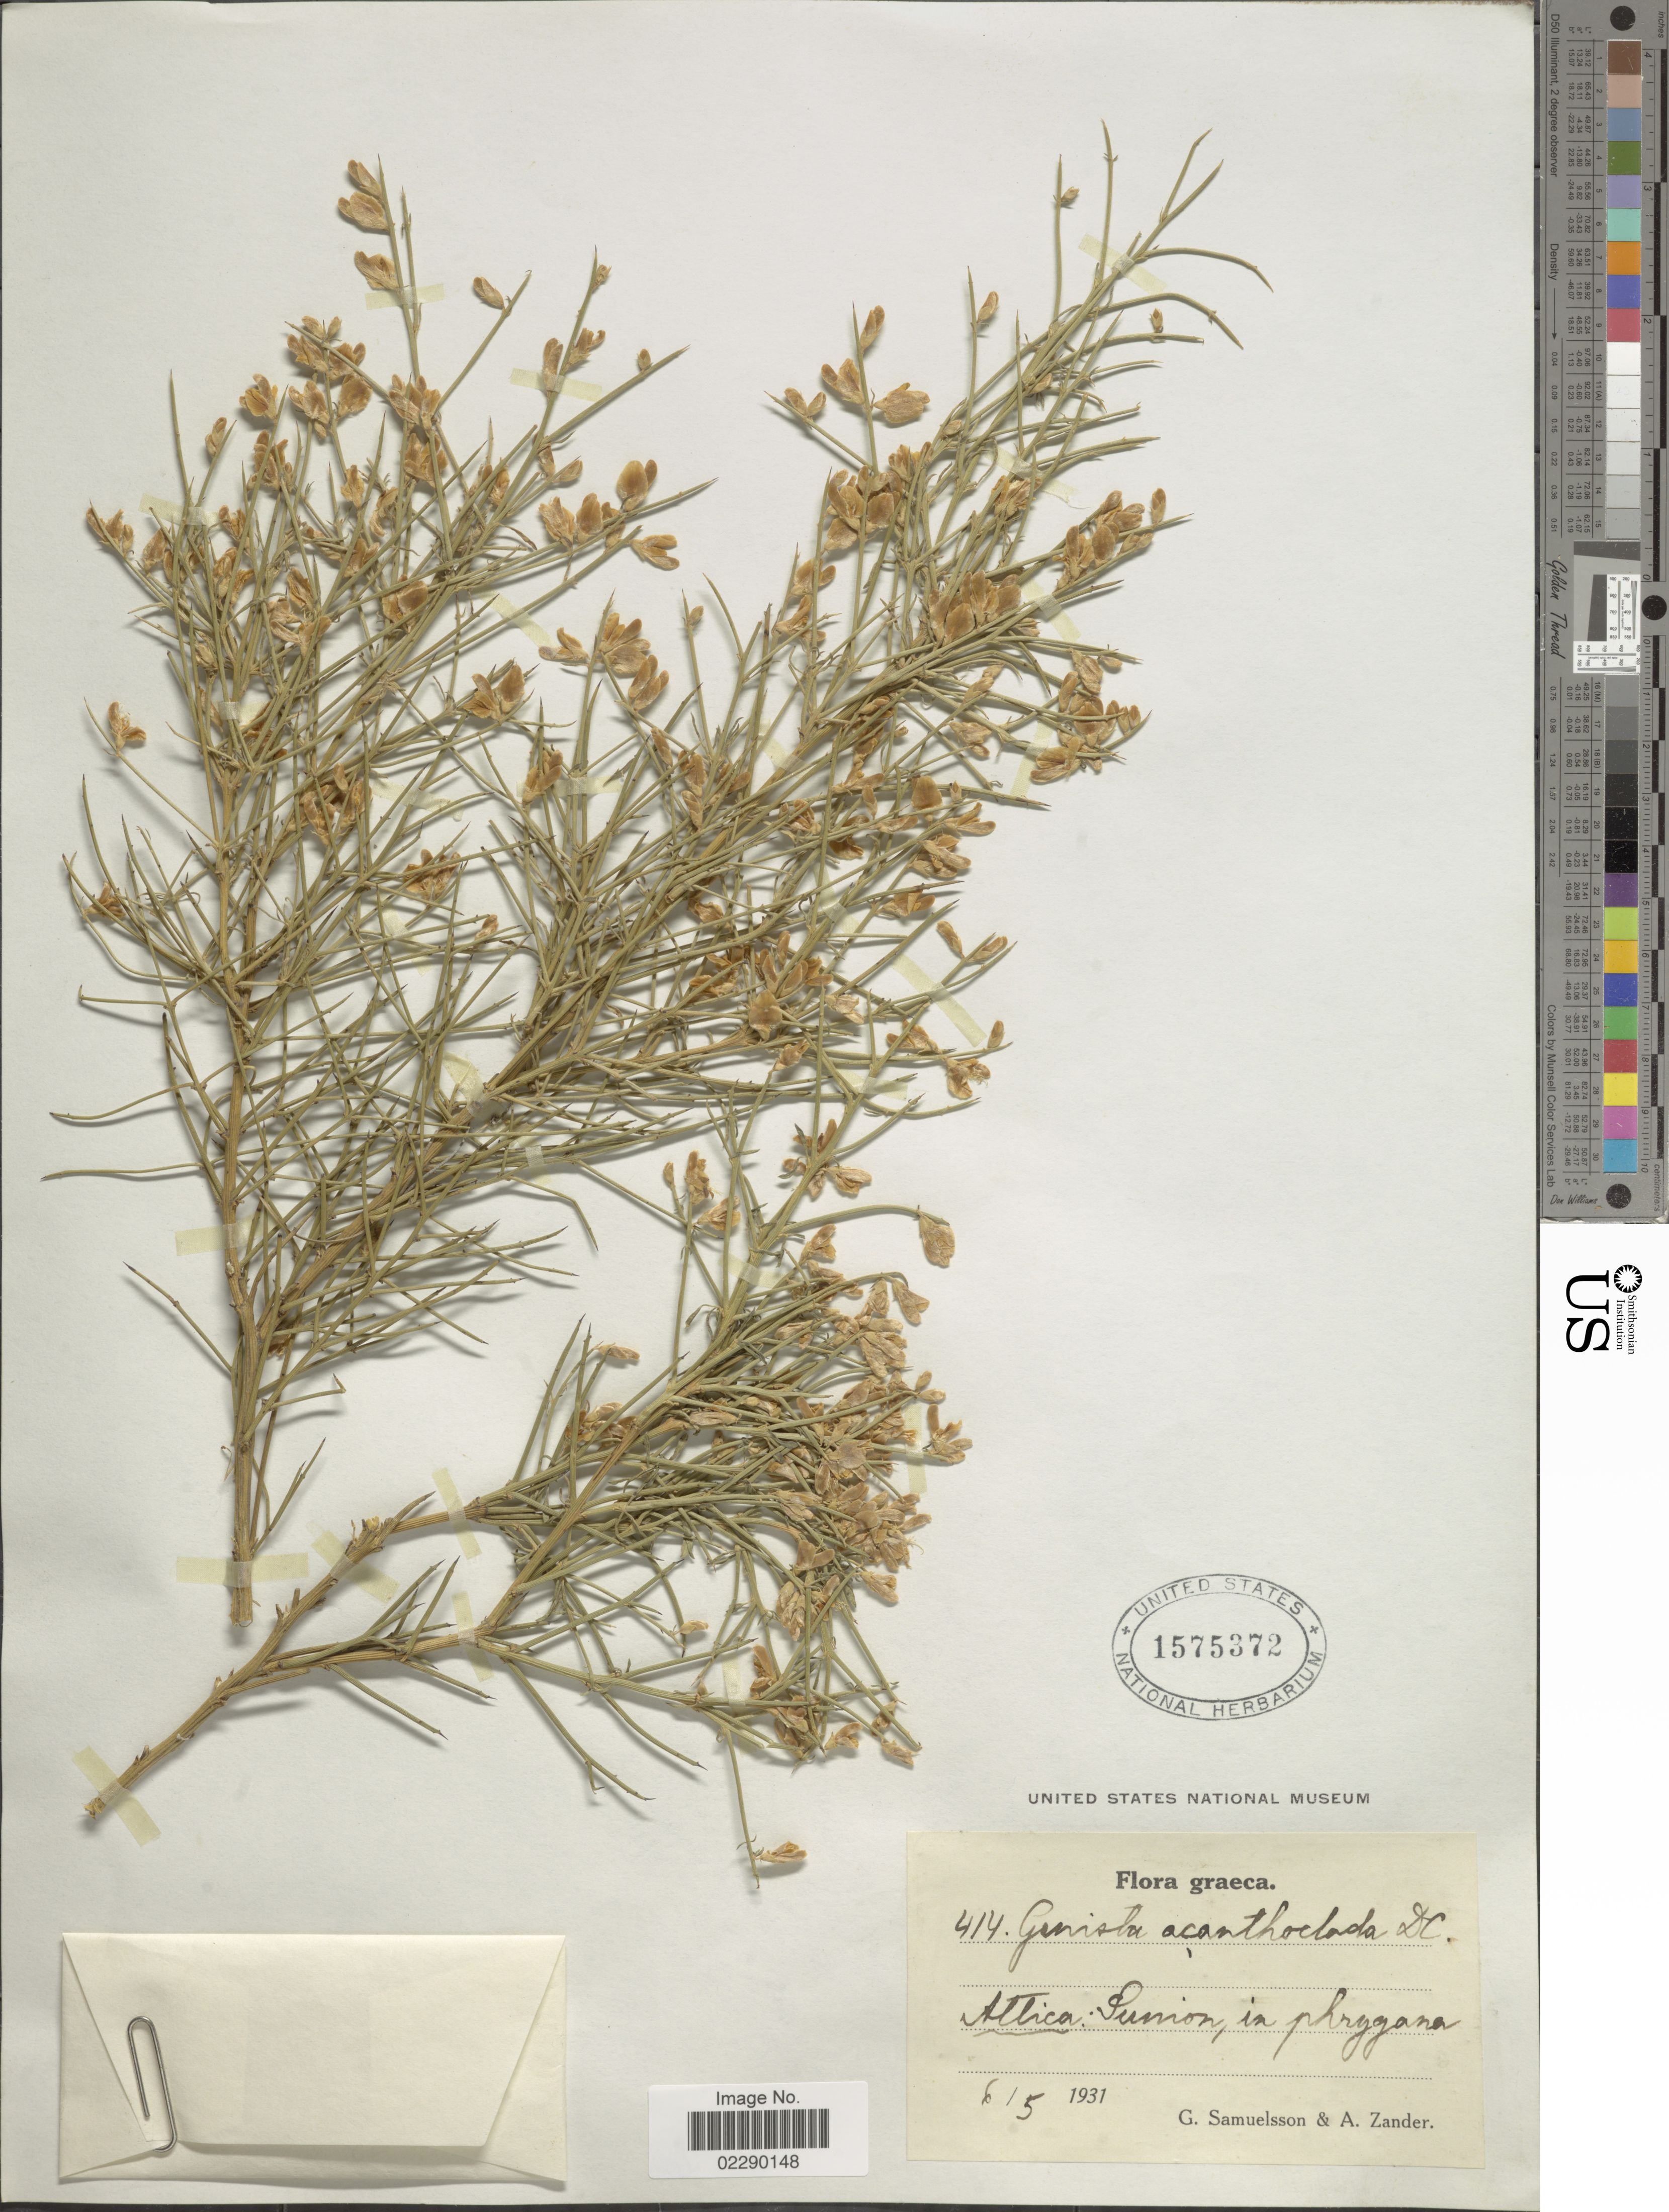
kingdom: Plantae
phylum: Tracheophyta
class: Magnoliopsida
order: Fabales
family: Fabaceae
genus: Genista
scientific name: Genista acanthoclada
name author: DC.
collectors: G. Samuelsson & A. Zander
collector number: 414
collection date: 1931-05-06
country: Greece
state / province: Attica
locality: Graeca. Attica: Sumon, in phrygana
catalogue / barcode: US 1575372